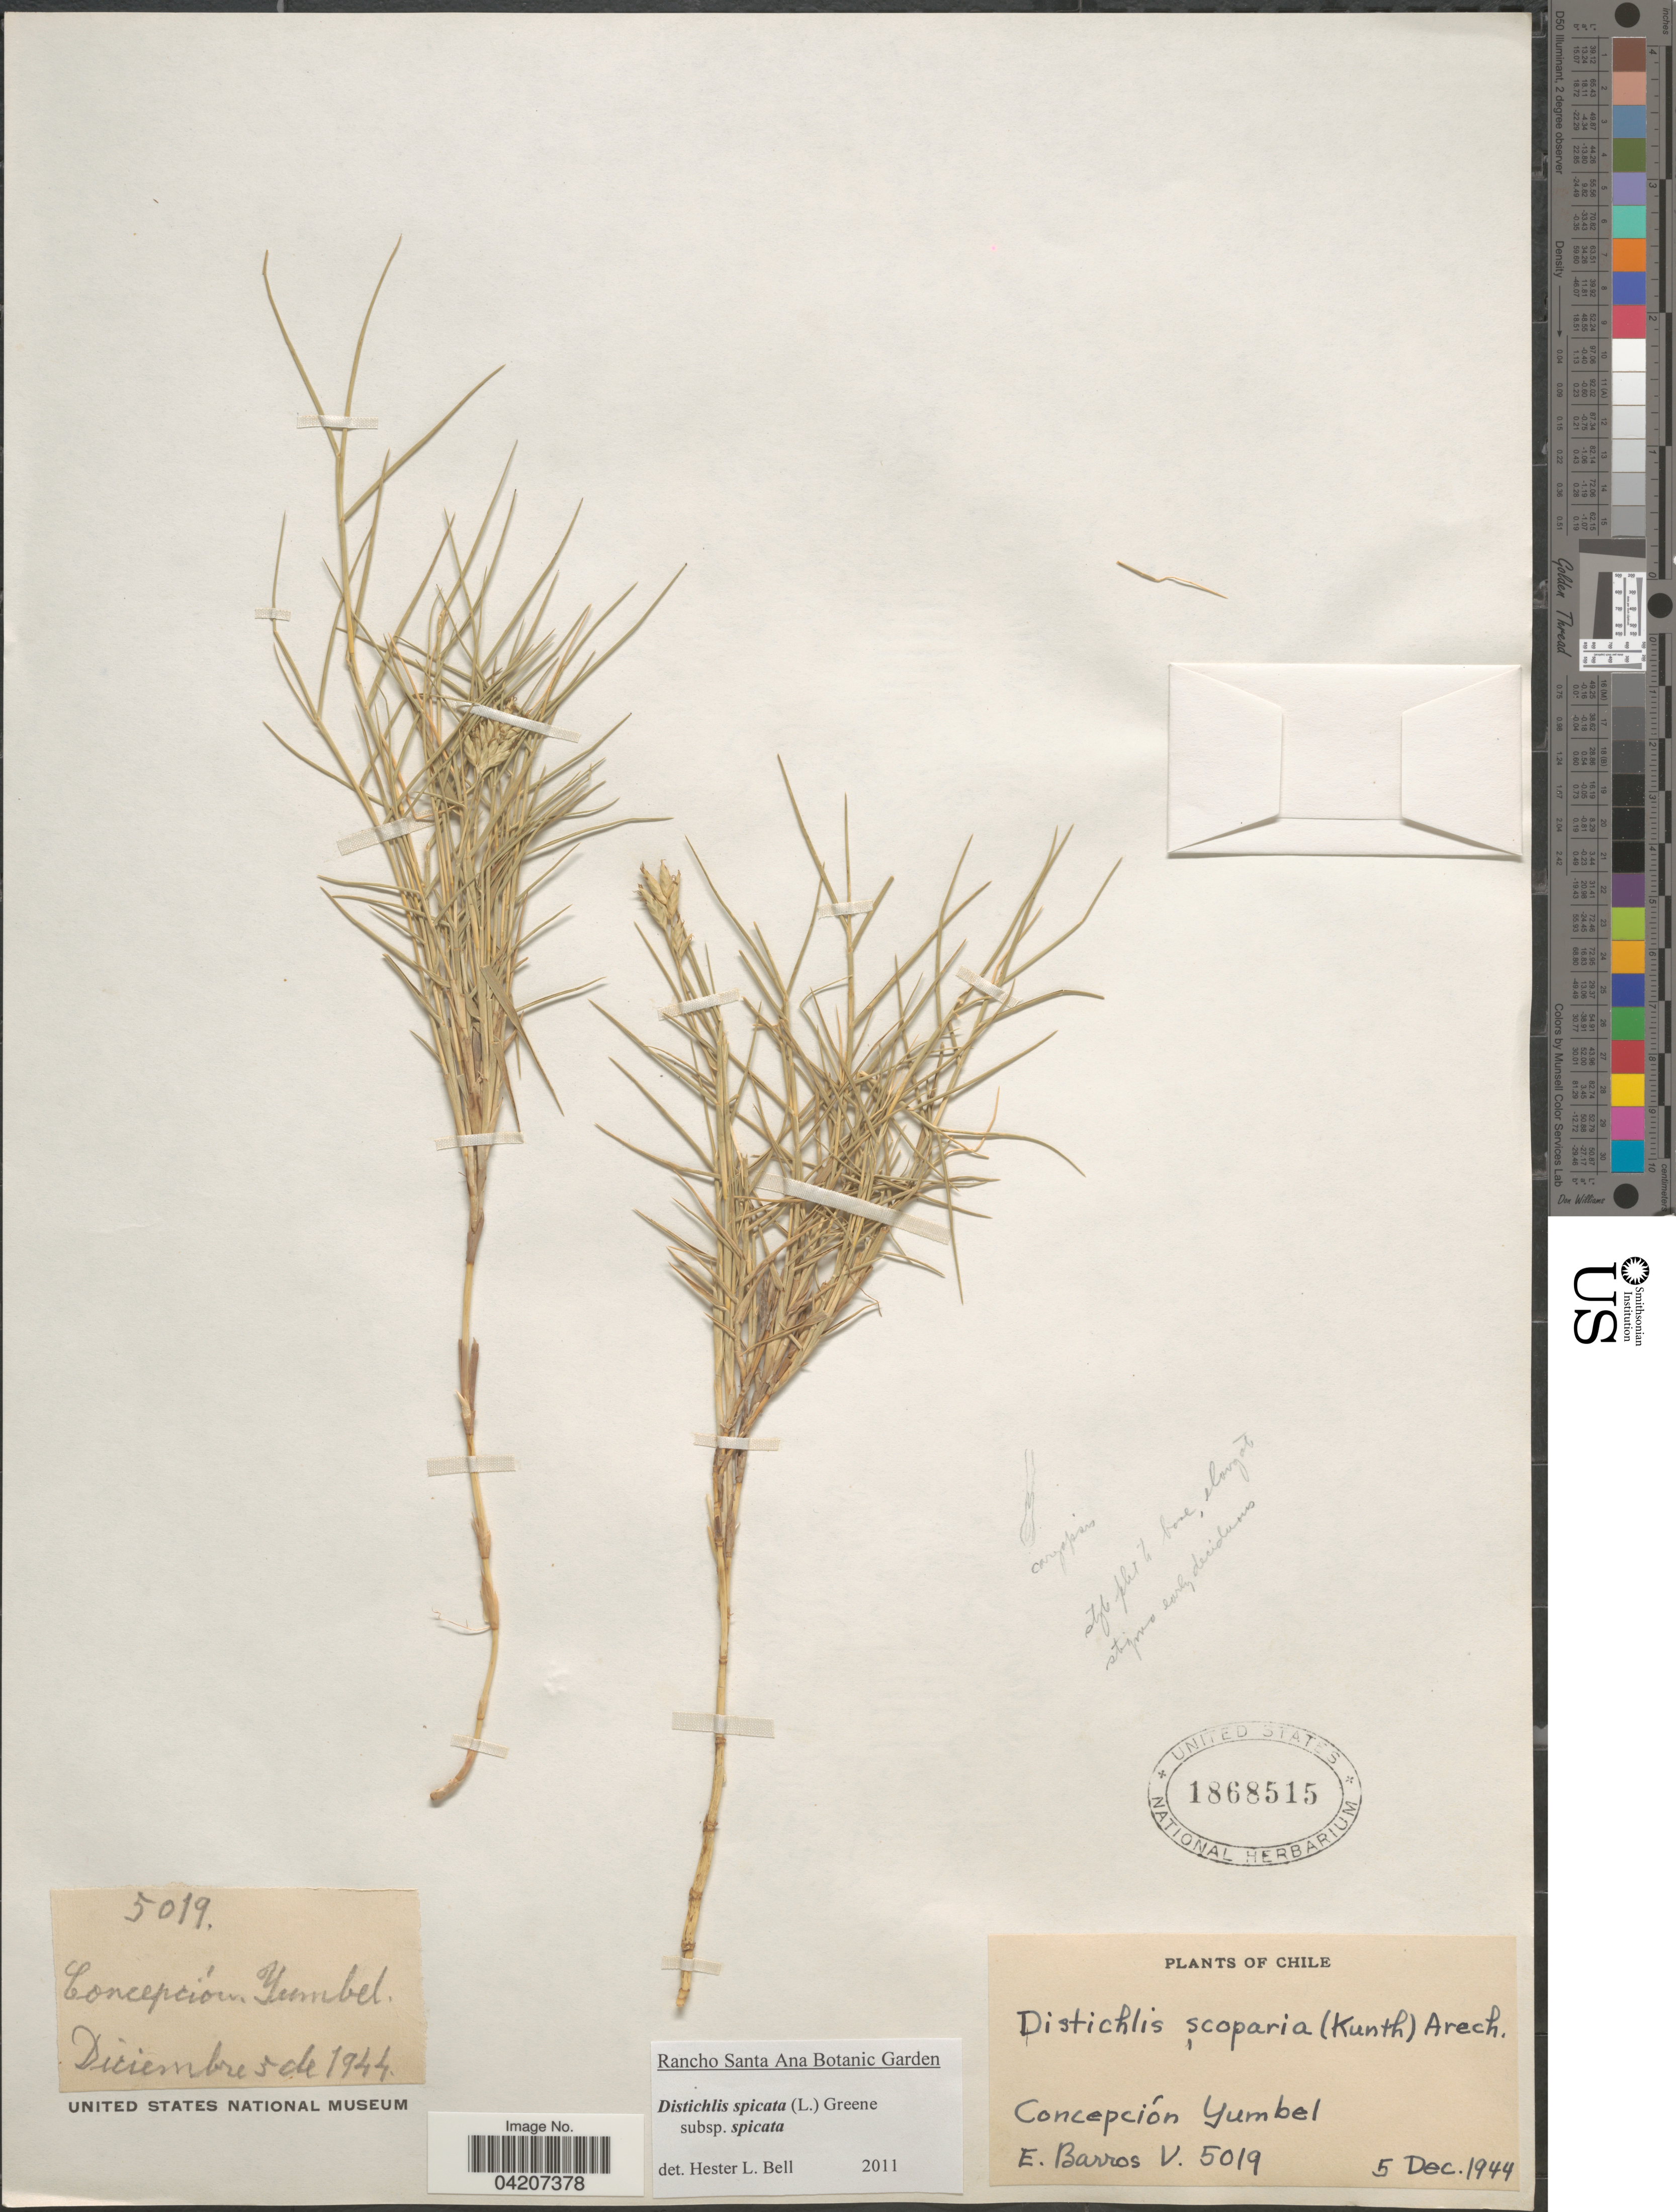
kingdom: Plantae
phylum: Tracheophyta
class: Liliopsida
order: Poales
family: Poaceae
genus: Distichlis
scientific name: Distichlis spicata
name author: (L.) Greene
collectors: E. Barros V.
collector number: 5019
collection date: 1944-12-05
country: Chile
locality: Concepción Yumbel.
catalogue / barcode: US 1868515